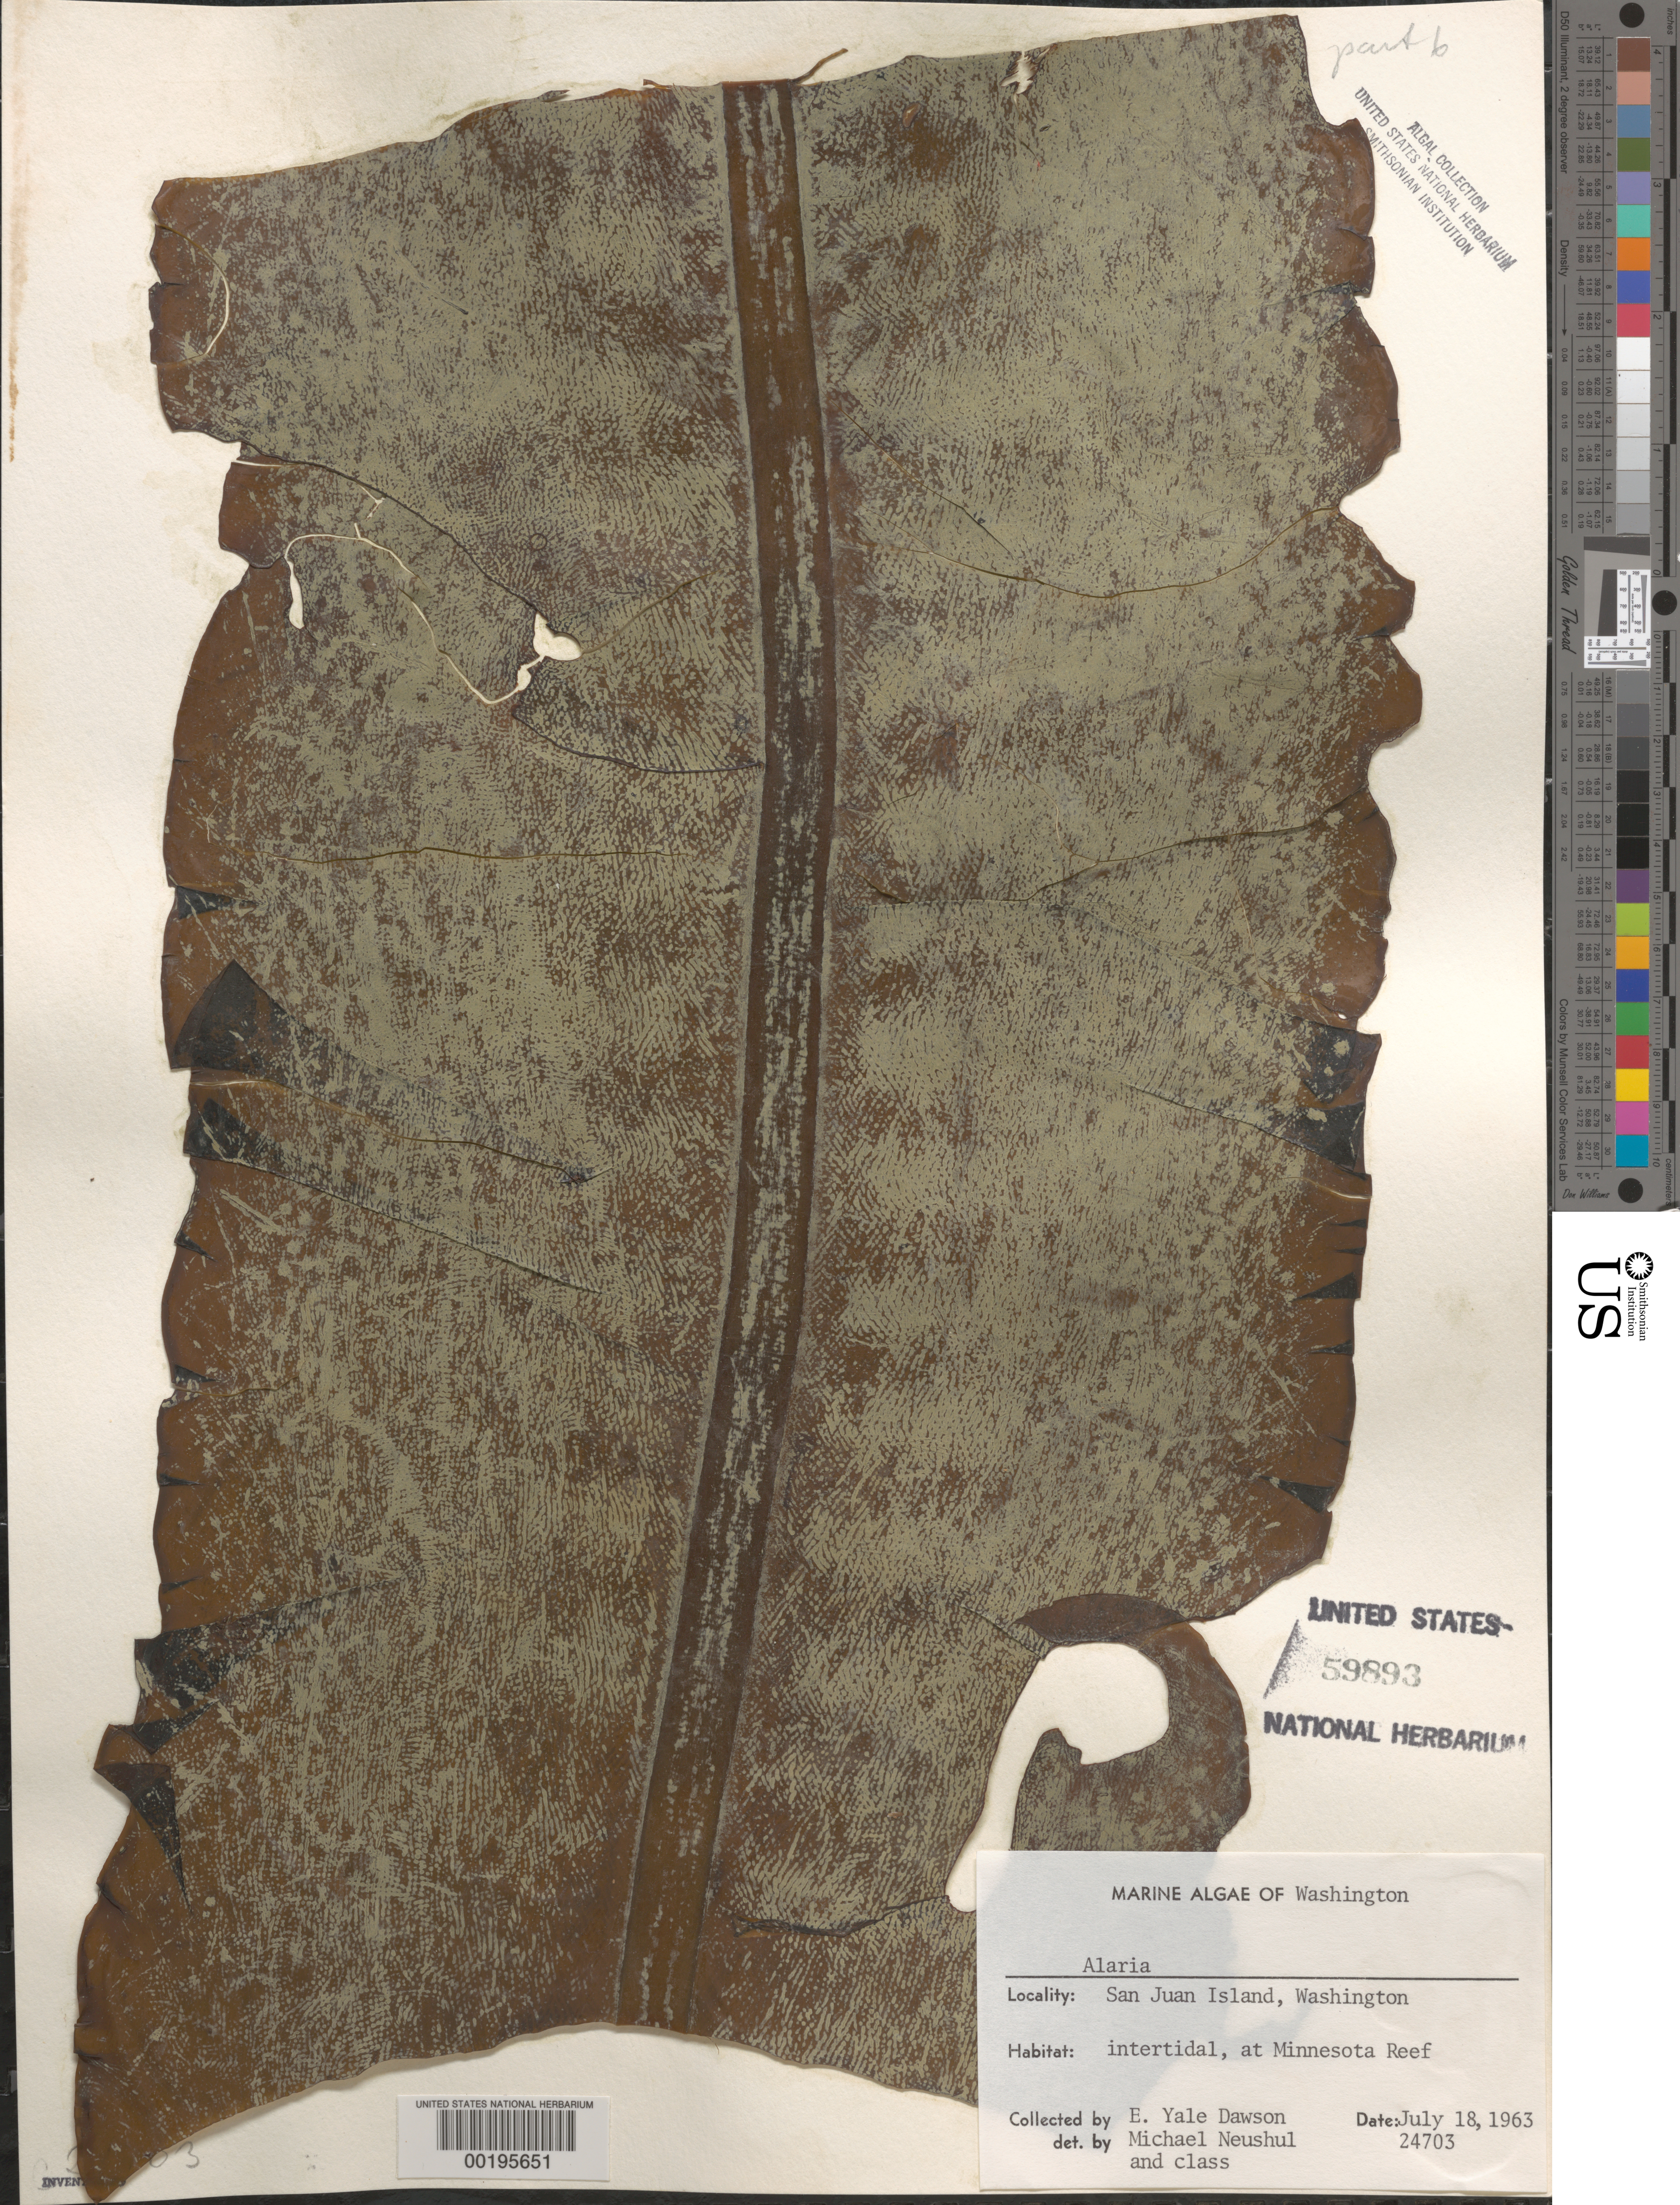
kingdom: Chromista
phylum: Ochrophyta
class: Phaeophyceae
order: Laminariales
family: Alariaceae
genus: Alaria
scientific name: Alaria sp.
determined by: Neushul, M.; et al.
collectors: E. Y. Dawson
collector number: EYD 24703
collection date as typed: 18 Jul 1963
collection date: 1963-07-18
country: United States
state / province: Washington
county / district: San Juan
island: San Juan Island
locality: Minnesota Reef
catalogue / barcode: US 59893